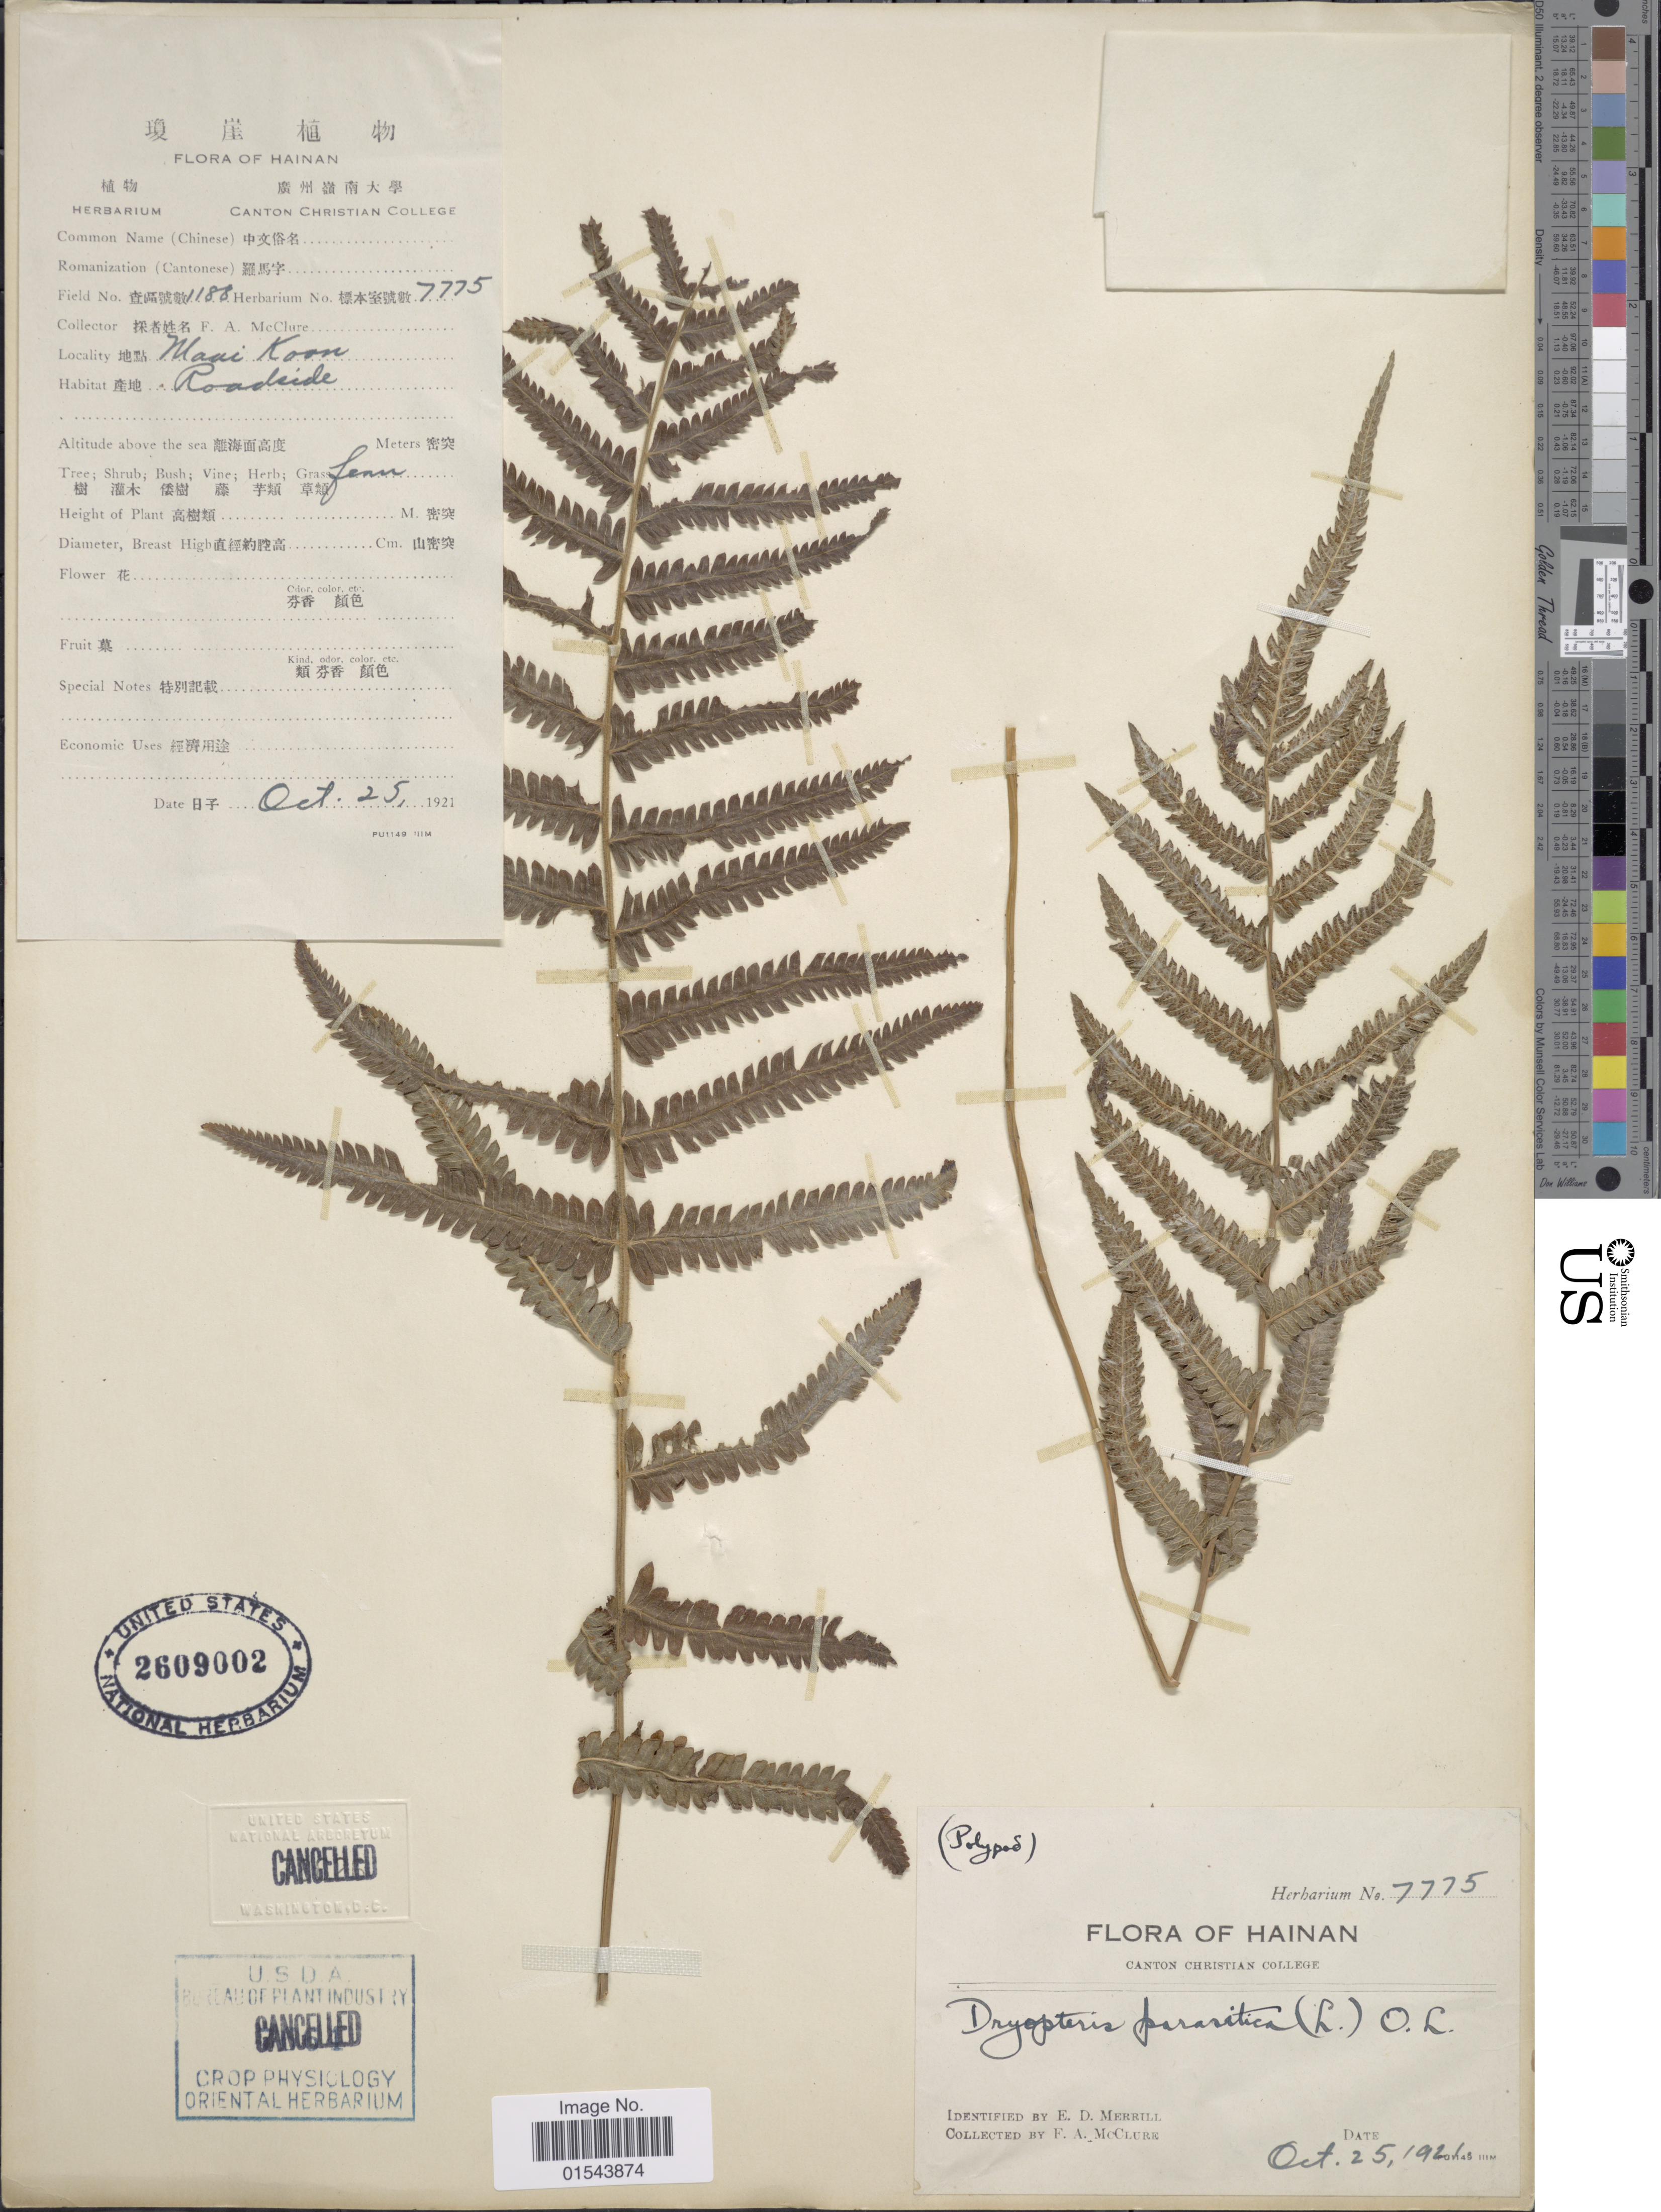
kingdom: Plantae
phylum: Tracheophyta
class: Polypodiopsida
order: Polypodiales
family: Thelypteridaceae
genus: Christella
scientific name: Christella parasitica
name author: (L.) H. Lév.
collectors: F. A. McClure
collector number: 7775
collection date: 1921-10-25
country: China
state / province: Hainan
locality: Maui Koan, Roadside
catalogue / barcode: US 2609002